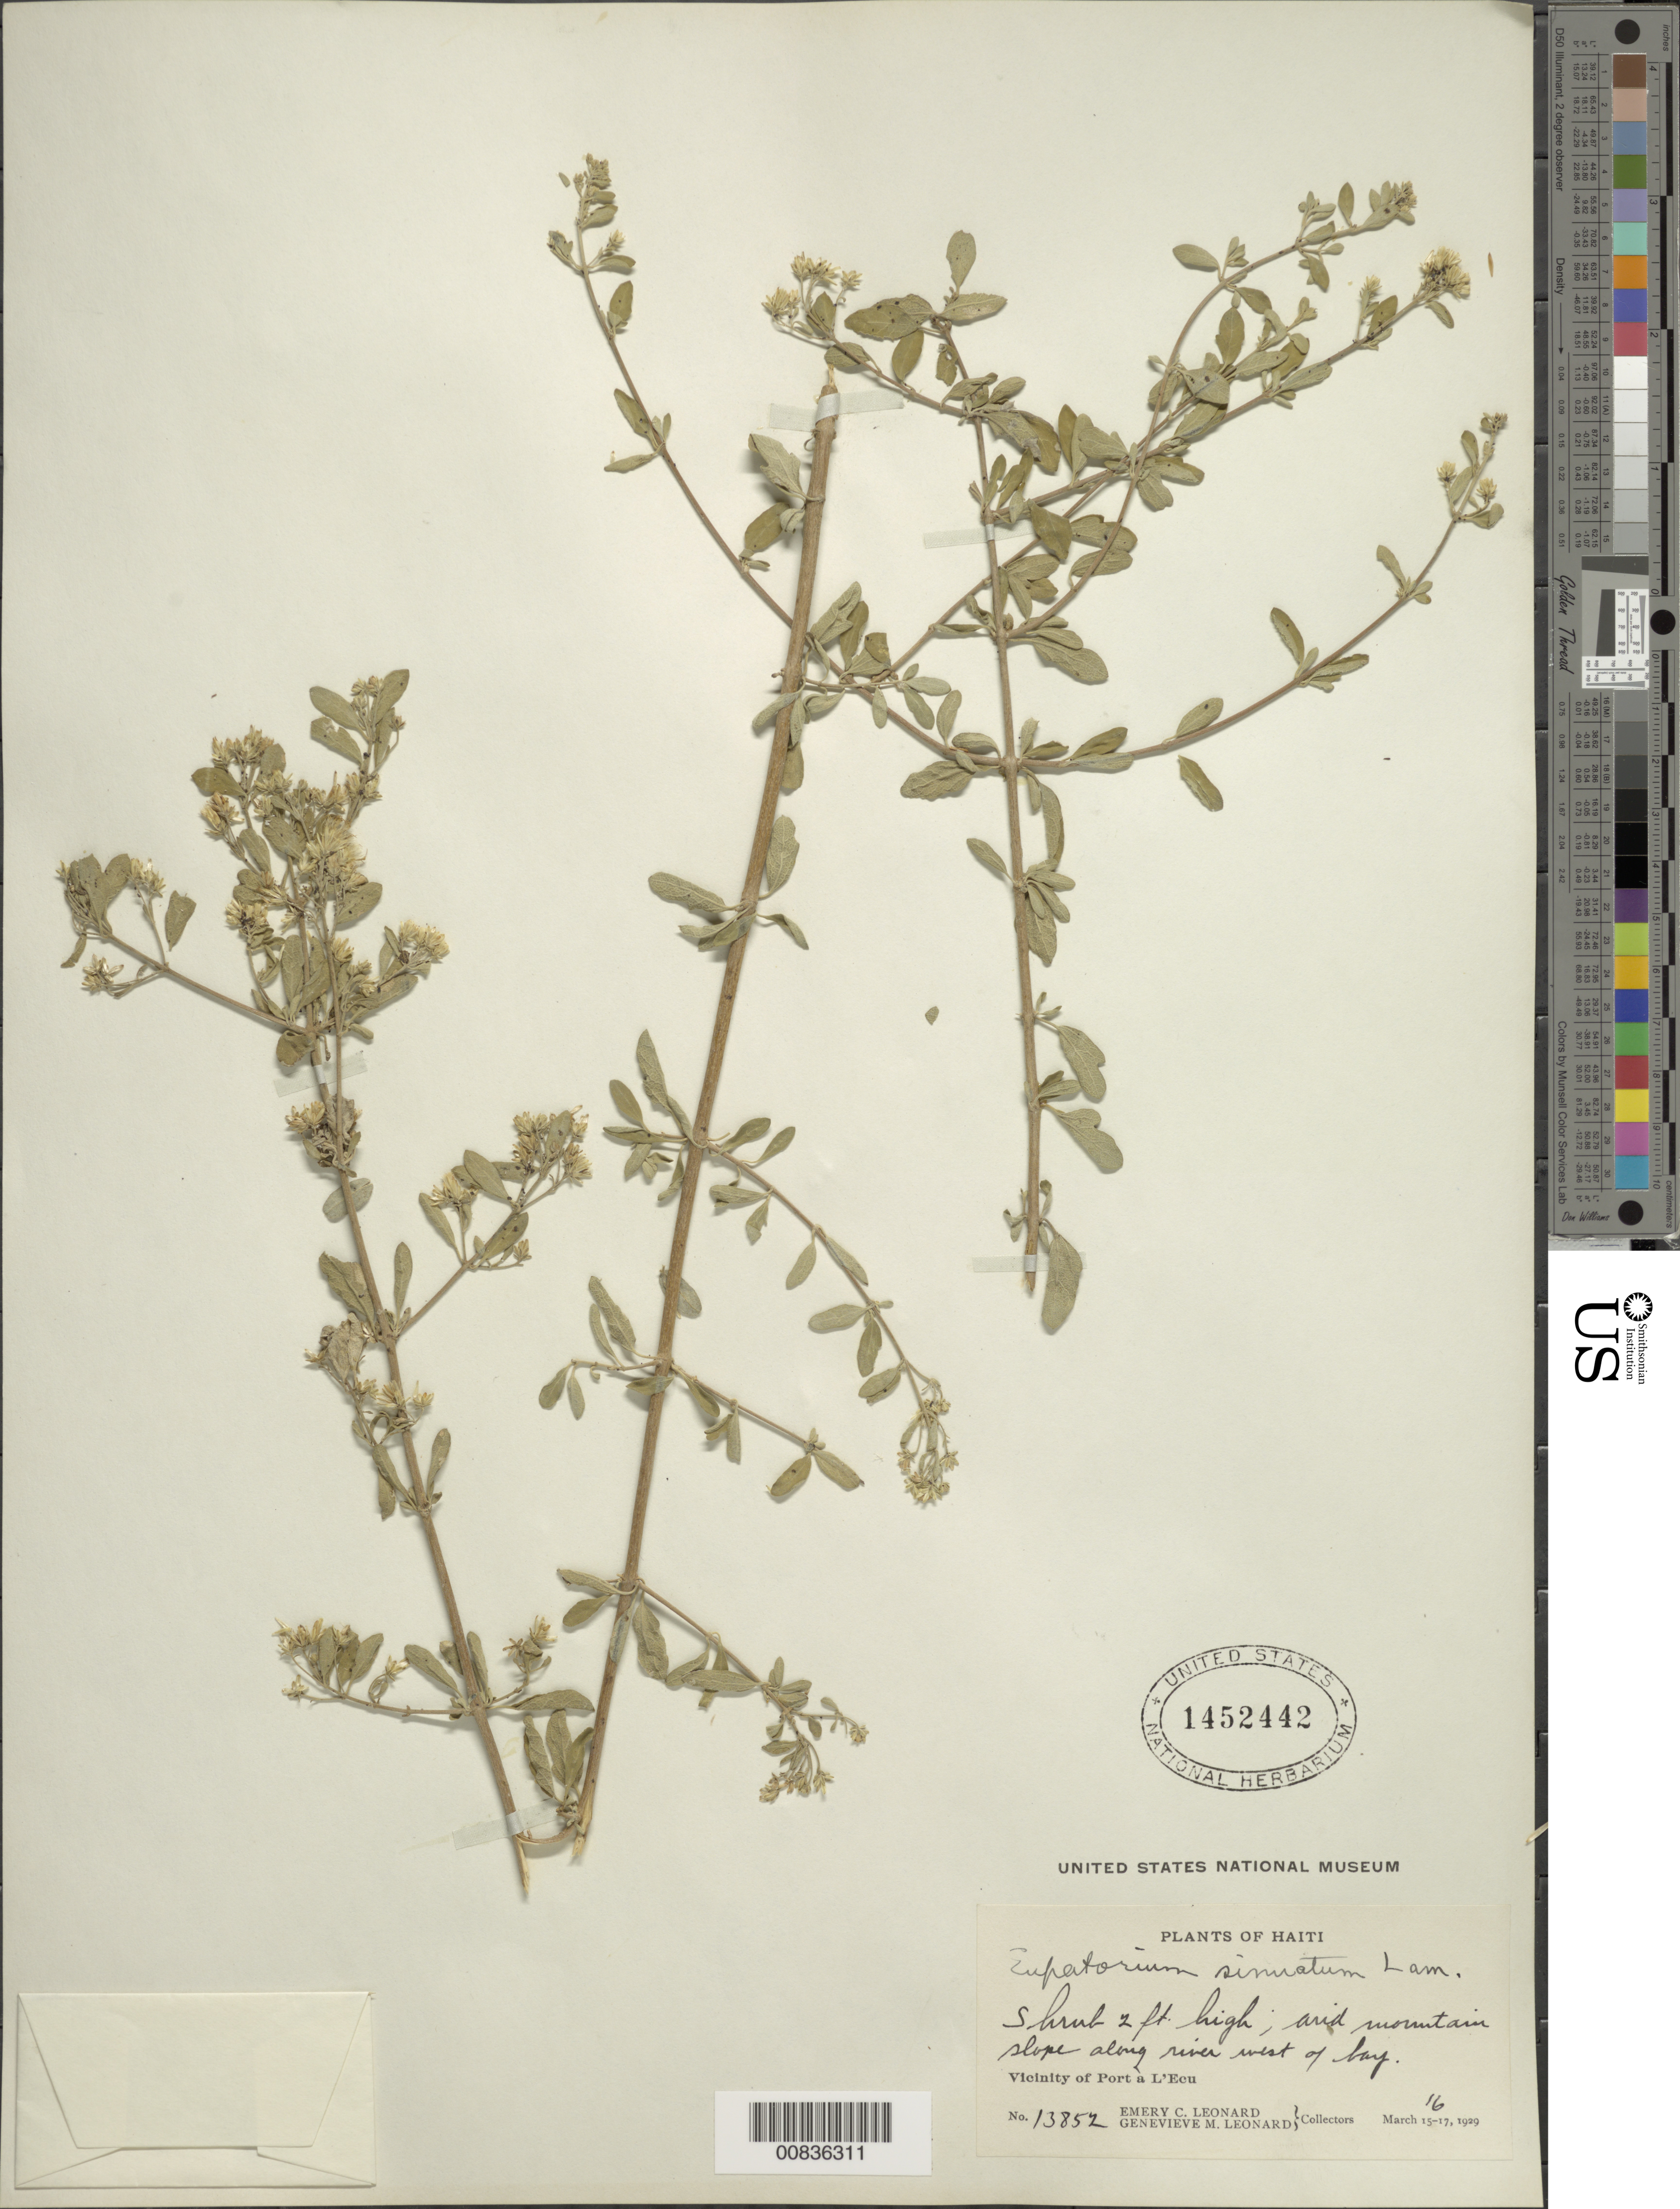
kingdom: Plantae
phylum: Tracheophyta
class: Magnoliopsida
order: Asterales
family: Asteraceae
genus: Chromolaena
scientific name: Chromolaena sinuata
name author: (Lam.) R.M. King & H. Rob.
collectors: E. C. Leonard & G. M. Leonard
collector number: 13852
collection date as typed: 16 Mar 1929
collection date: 1929-03-16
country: Haiti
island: Hispaniola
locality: Vicinity of Port à L'Ecu, W of bay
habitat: Arid mountain slope along river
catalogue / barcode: US 1452442